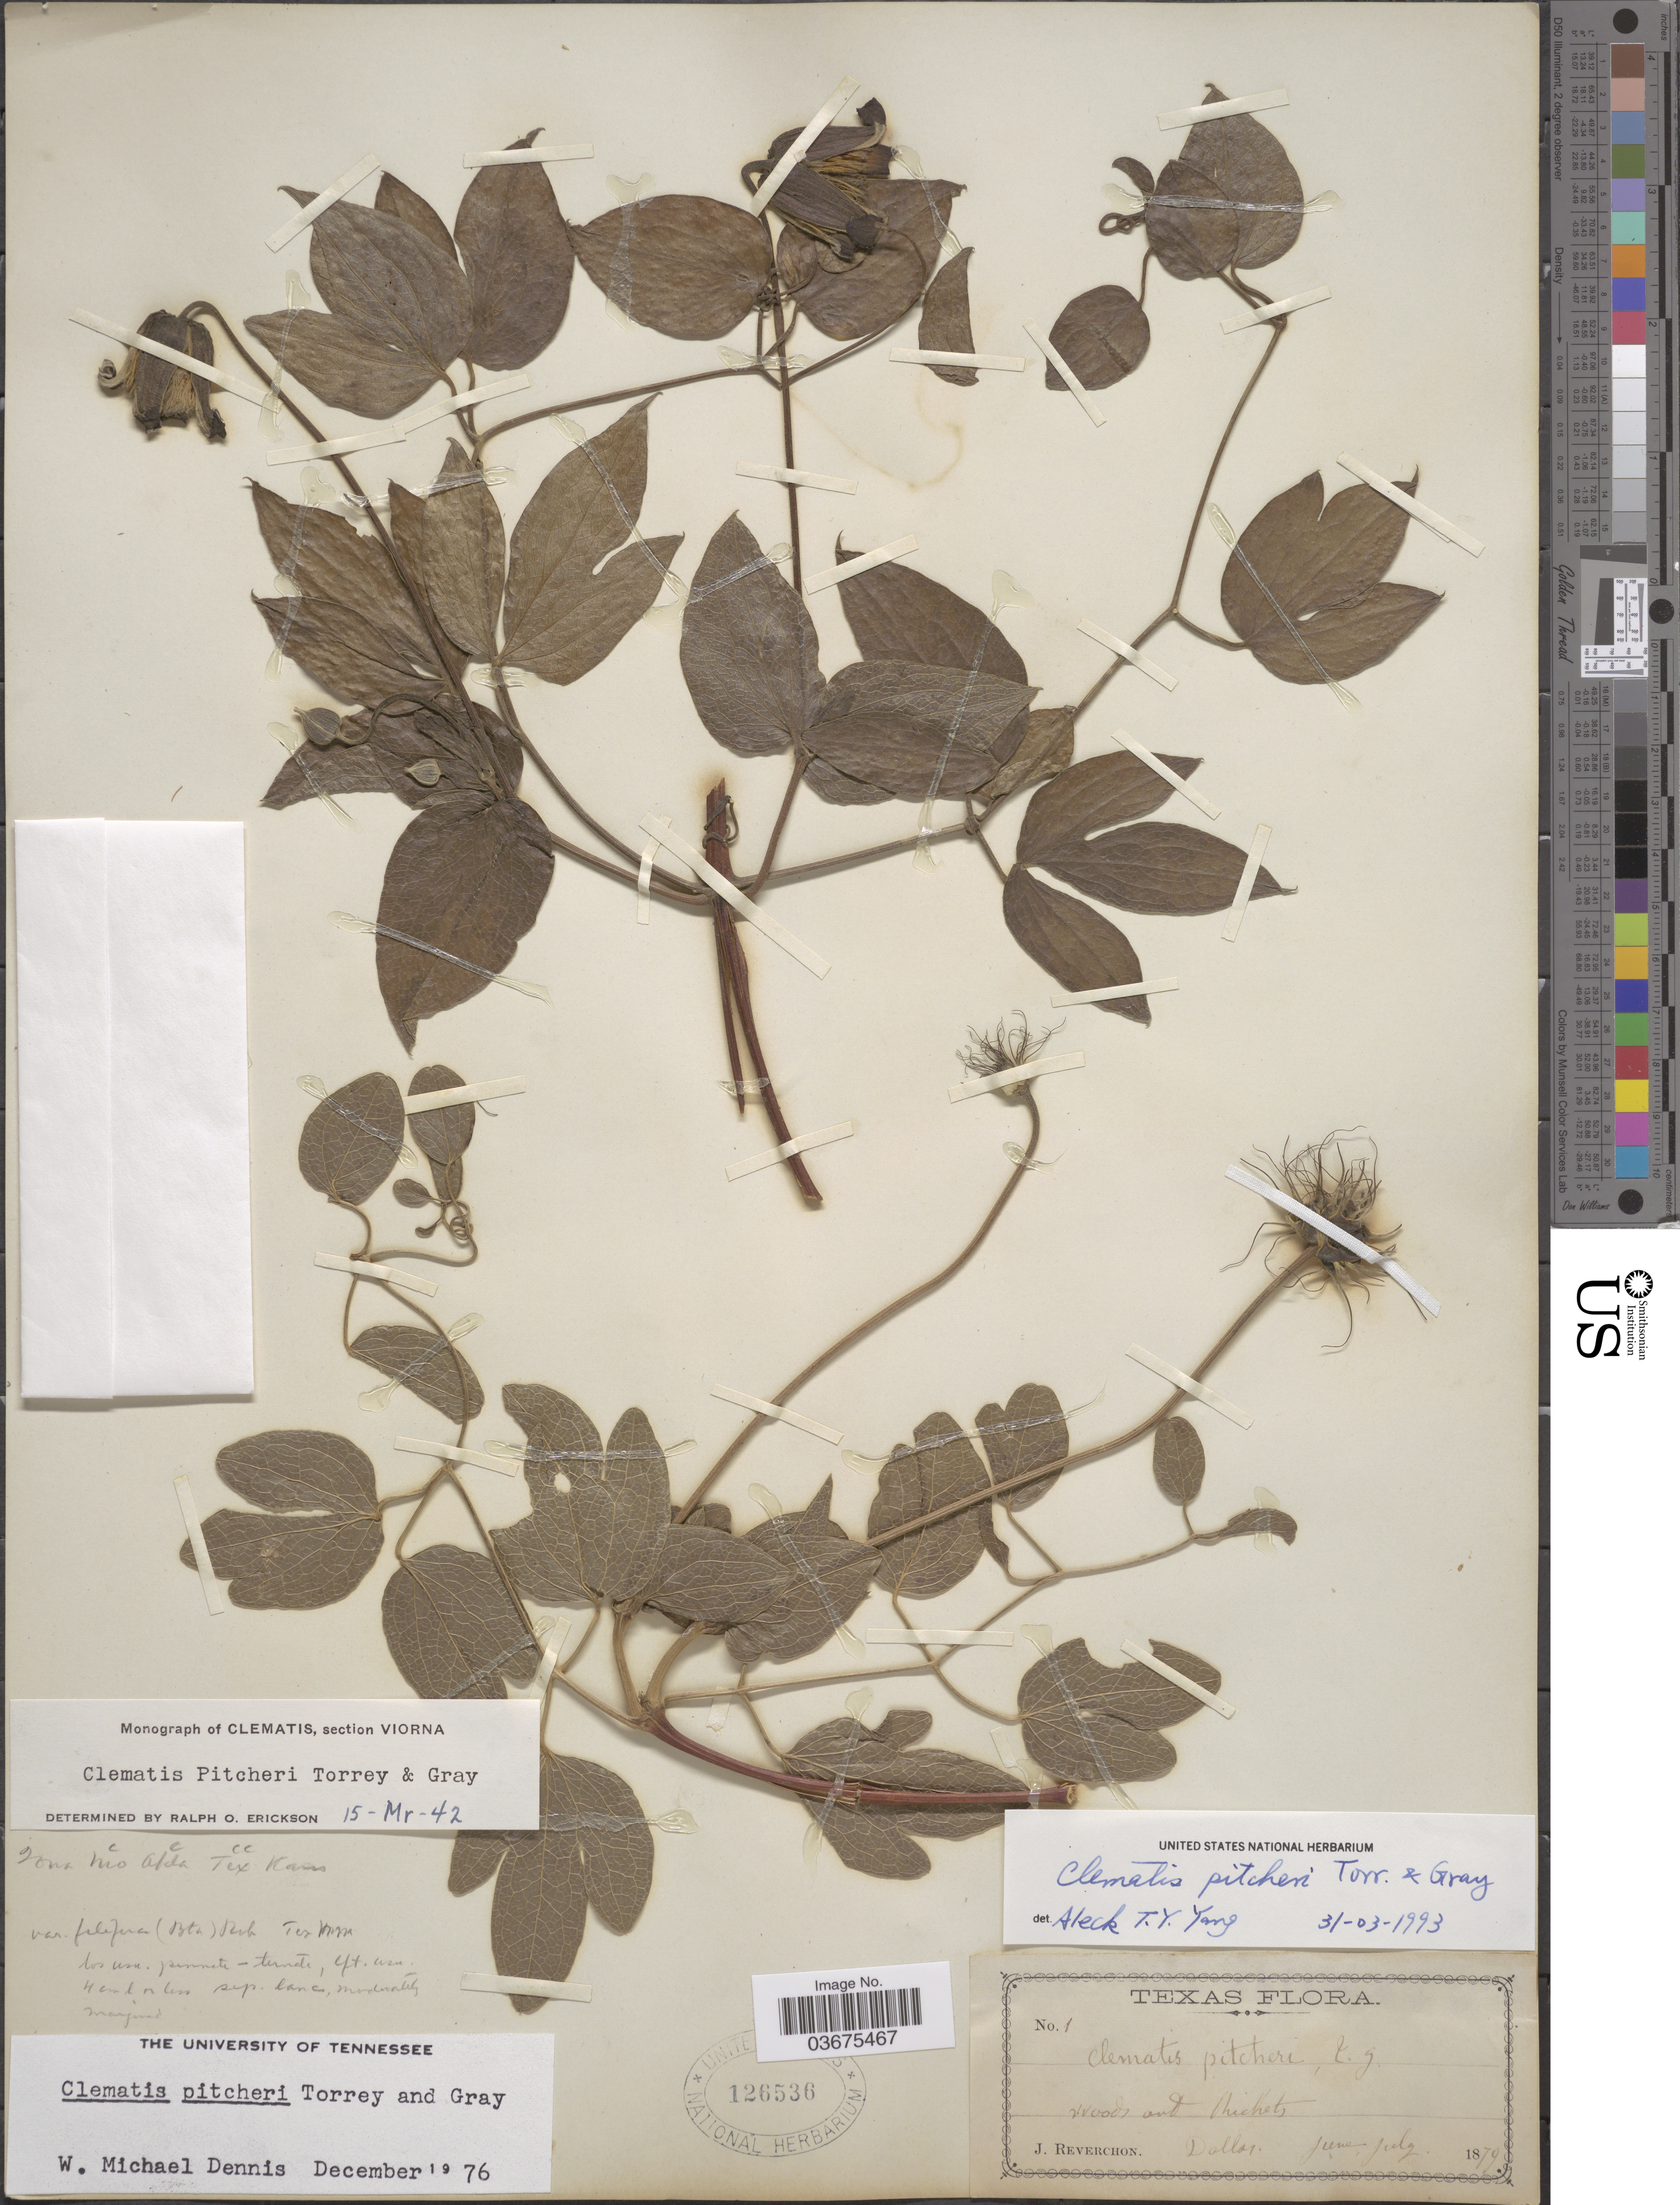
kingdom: Plantae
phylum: Tracheophyta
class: Magnoliopsida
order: Ranunculales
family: Ranunculaceae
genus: Clematis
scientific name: Clematis pitcheri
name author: Torr. & A. Gray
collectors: J. Reverchon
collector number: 1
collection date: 1879-06/1879-07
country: United States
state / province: Texas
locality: Dallas.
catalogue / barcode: US 126536